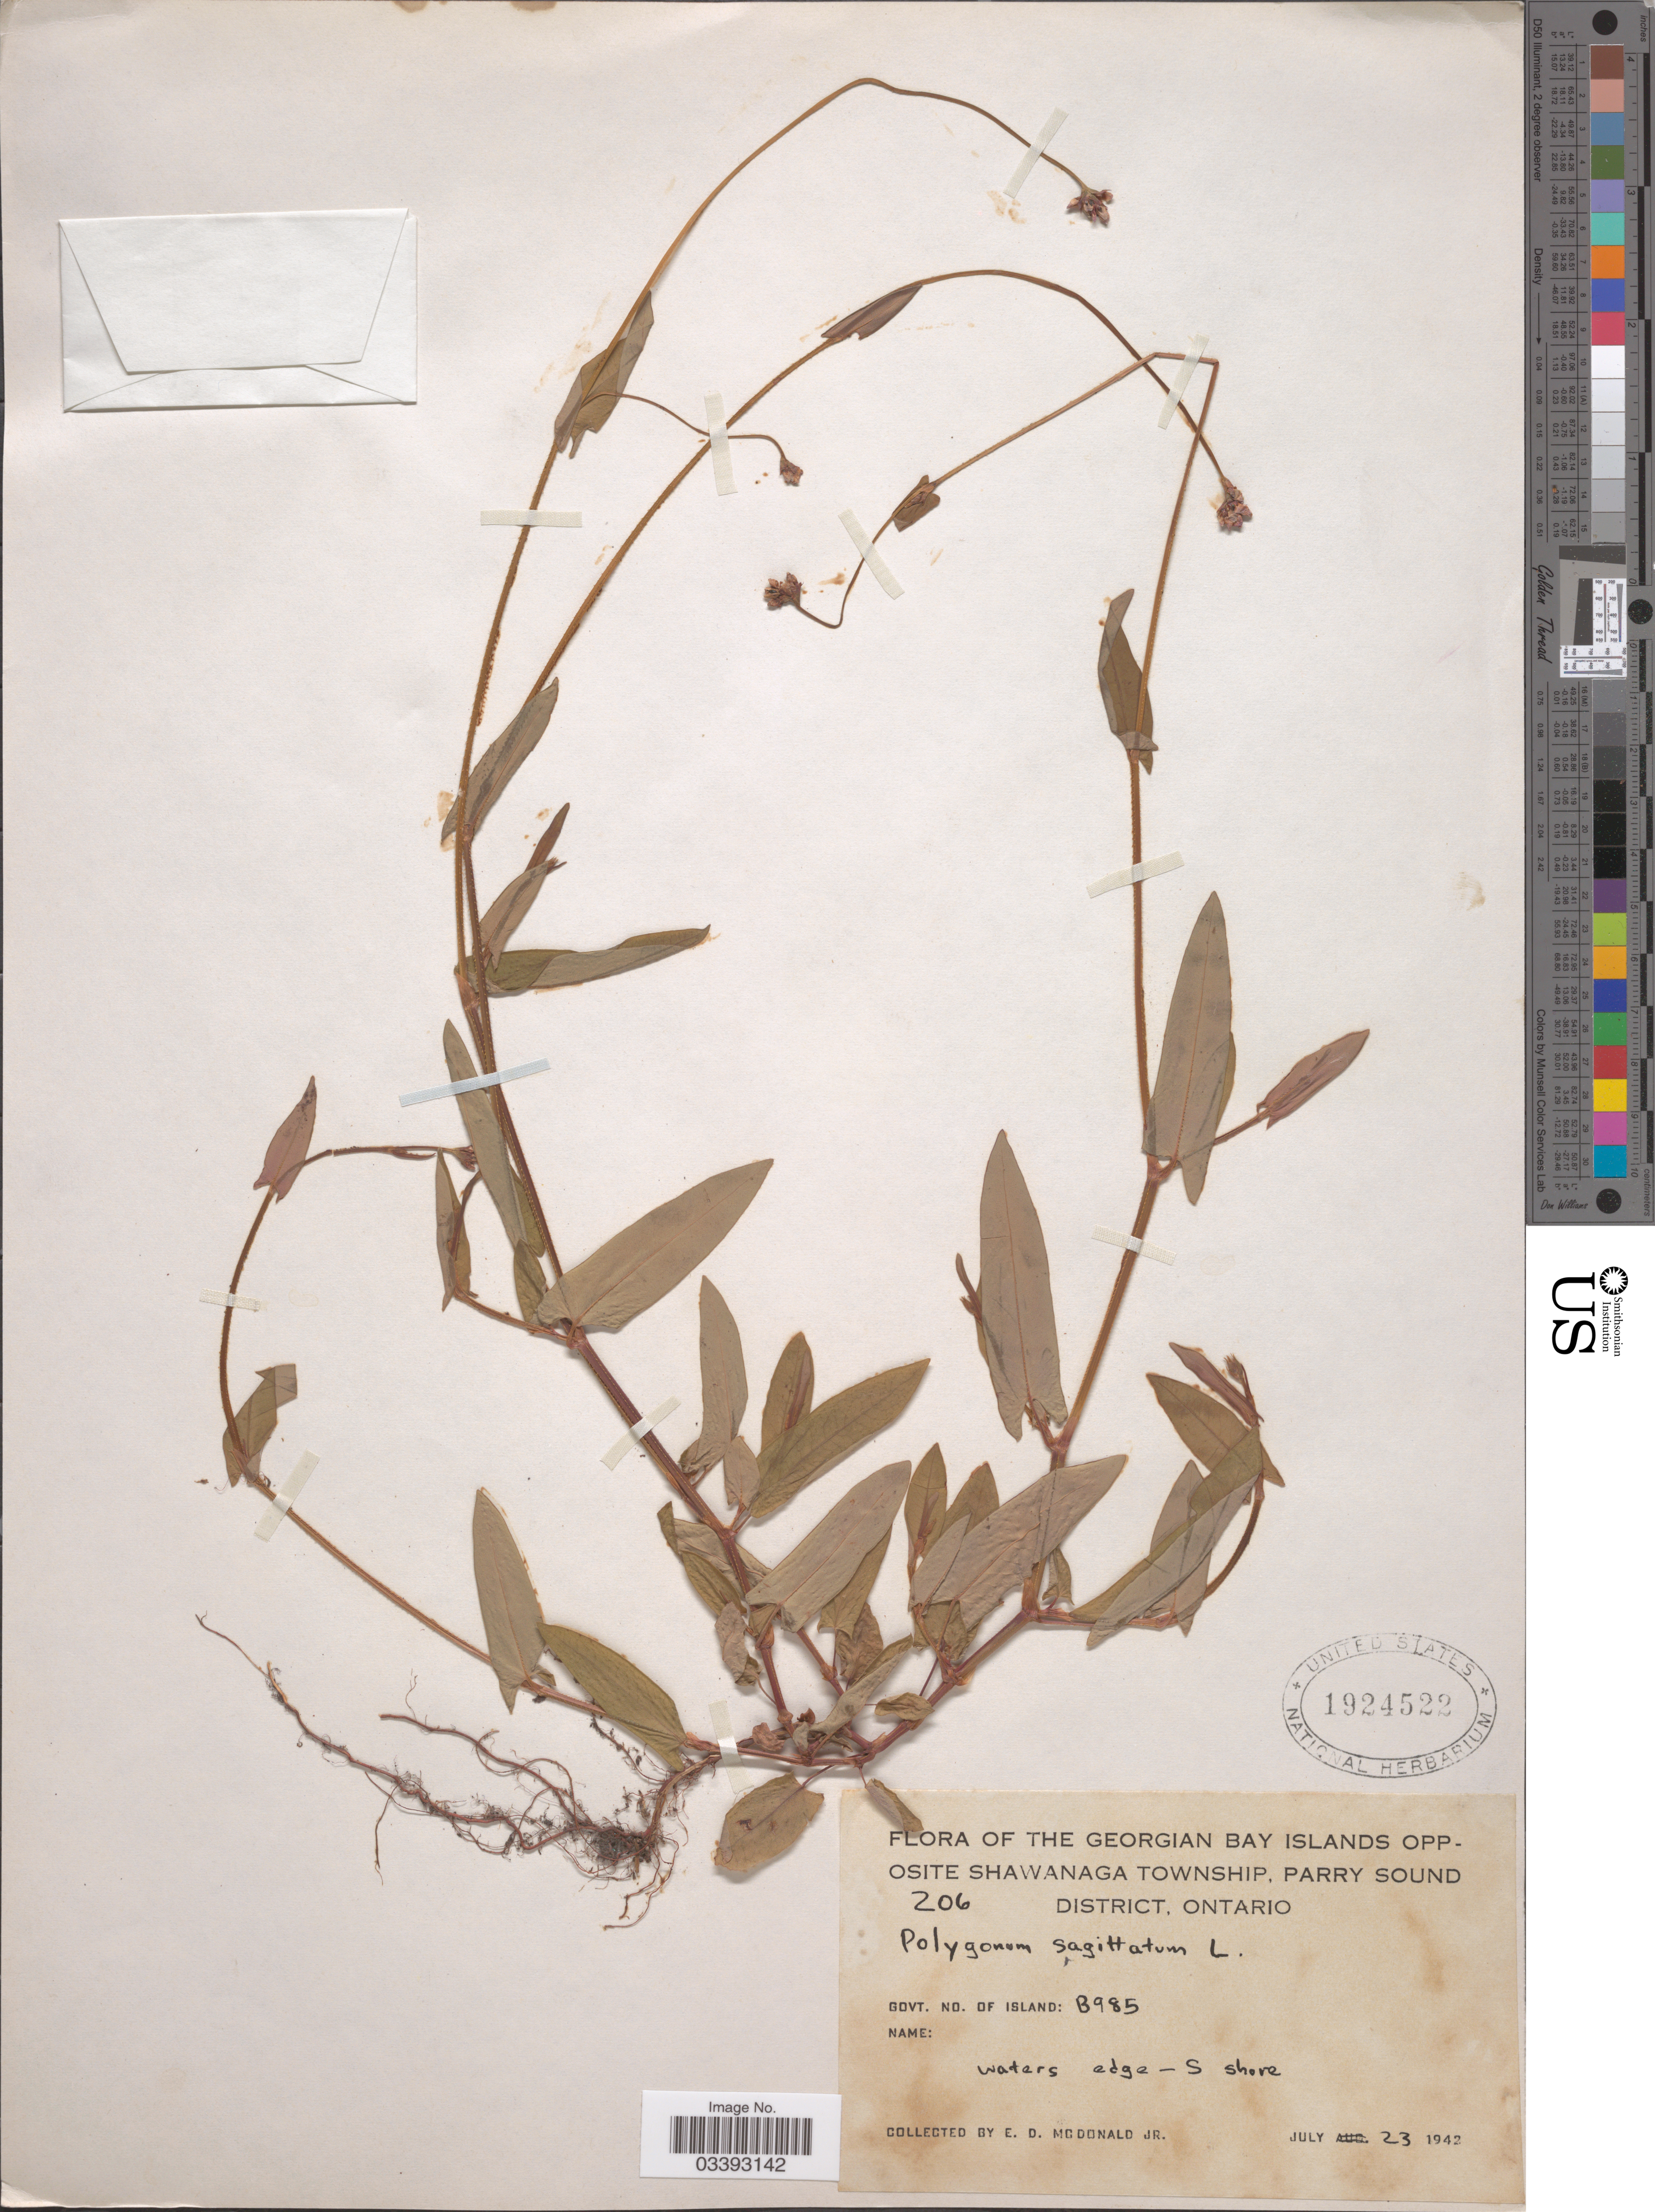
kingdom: Plantae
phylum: Tracheophyta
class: Magnoliopsida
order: Caryophyllales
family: Polygonaceae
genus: Persicaria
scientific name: Persicaria sagittata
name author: (L.) H. Gross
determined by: Atha, D. E.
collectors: E. D. McDonald Jr.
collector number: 206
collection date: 1942-07-23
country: Canada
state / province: Ontario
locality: The Georgian Bay Islands opposite Shawanaga Township, Parry Sound District. Govt. no. of Island: B985. Waters edge - S shore.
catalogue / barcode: US 1924522